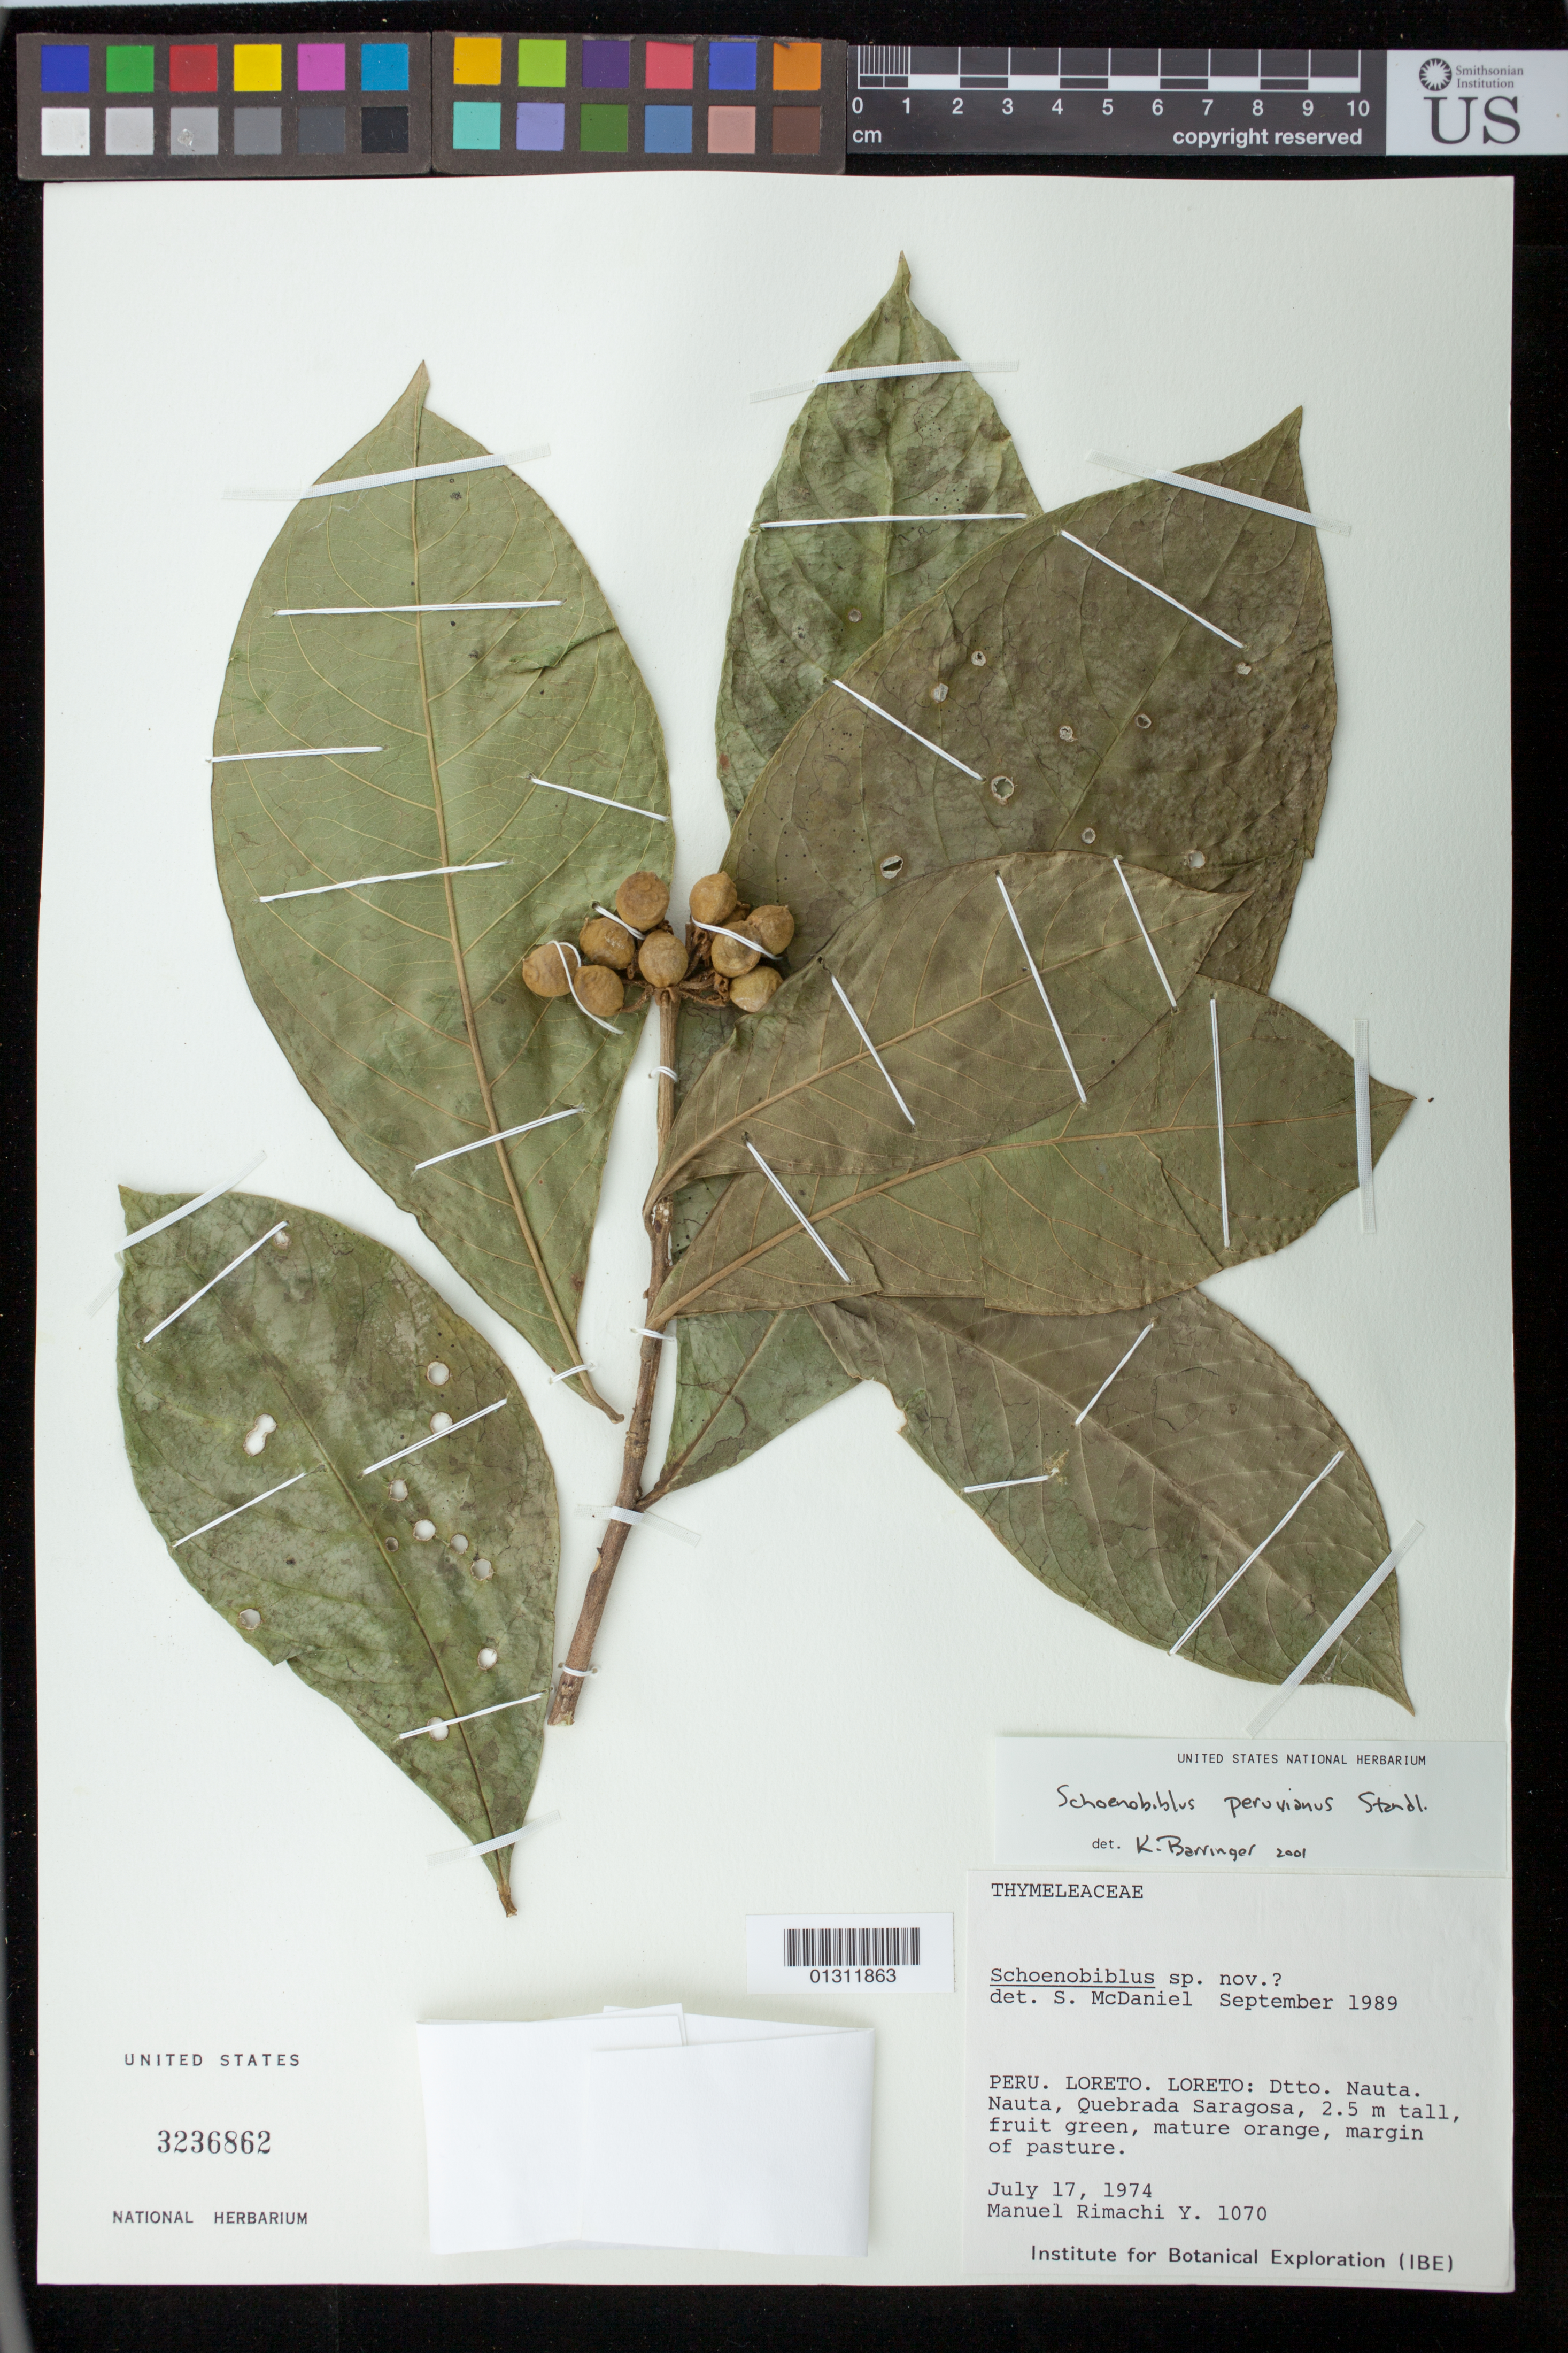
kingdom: Plantae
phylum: Tracheophyta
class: Magnoliopsida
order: Malvales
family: Thymelaeaceae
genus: Schoenobiblus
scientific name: Schoenobiblus panamensis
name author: Standl. & L.O. Williams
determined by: Barringer, K.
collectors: M. Rimachi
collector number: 1070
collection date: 1974-07-14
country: Peru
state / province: Loreto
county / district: Loreto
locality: Dtto. Nauta, Quebrada Saragosa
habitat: margin of pasture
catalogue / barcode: US 3236862